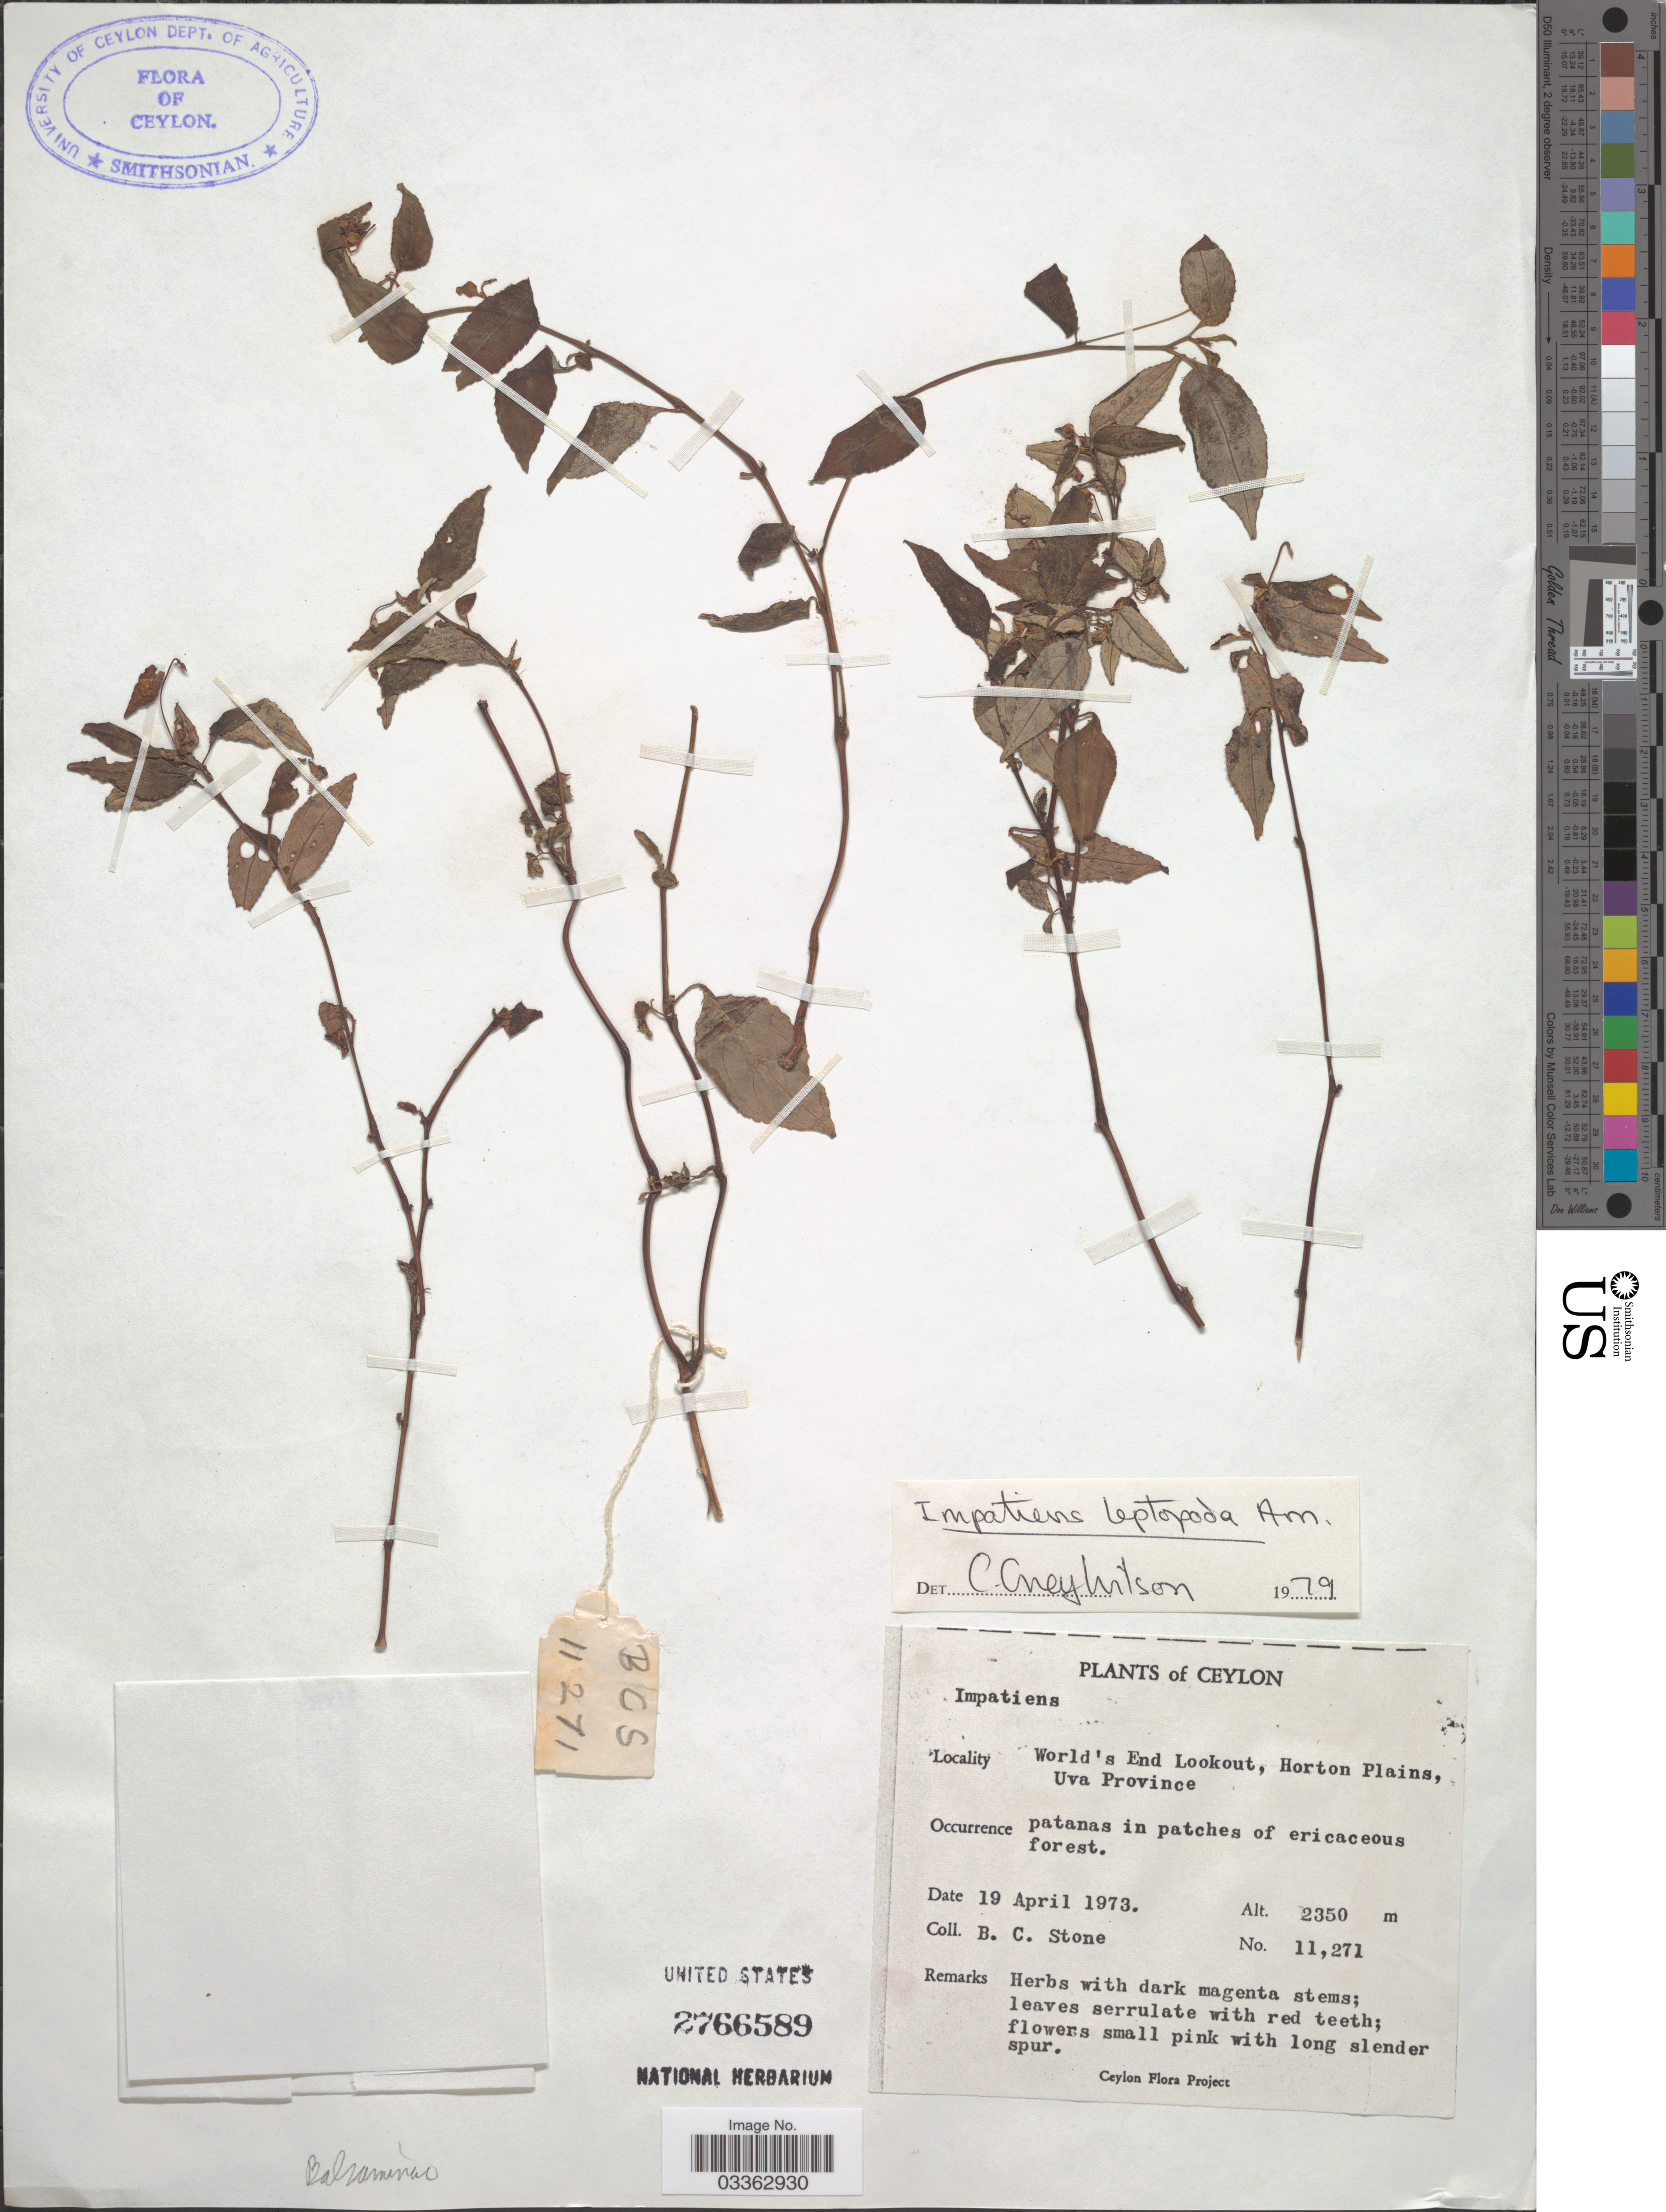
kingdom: Plantae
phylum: Tracheophyta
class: Magnoliopsida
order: Ericales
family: Balsaminaceae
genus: Impatiens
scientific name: Impatiens leptopoda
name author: Arn.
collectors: B. C. Stone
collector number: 11271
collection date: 1973-04-19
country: Sri Lanka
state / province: Uva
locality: Ceylon. World's End Lookout, Horton Plains.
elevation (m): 2350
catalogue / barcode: US 2766589